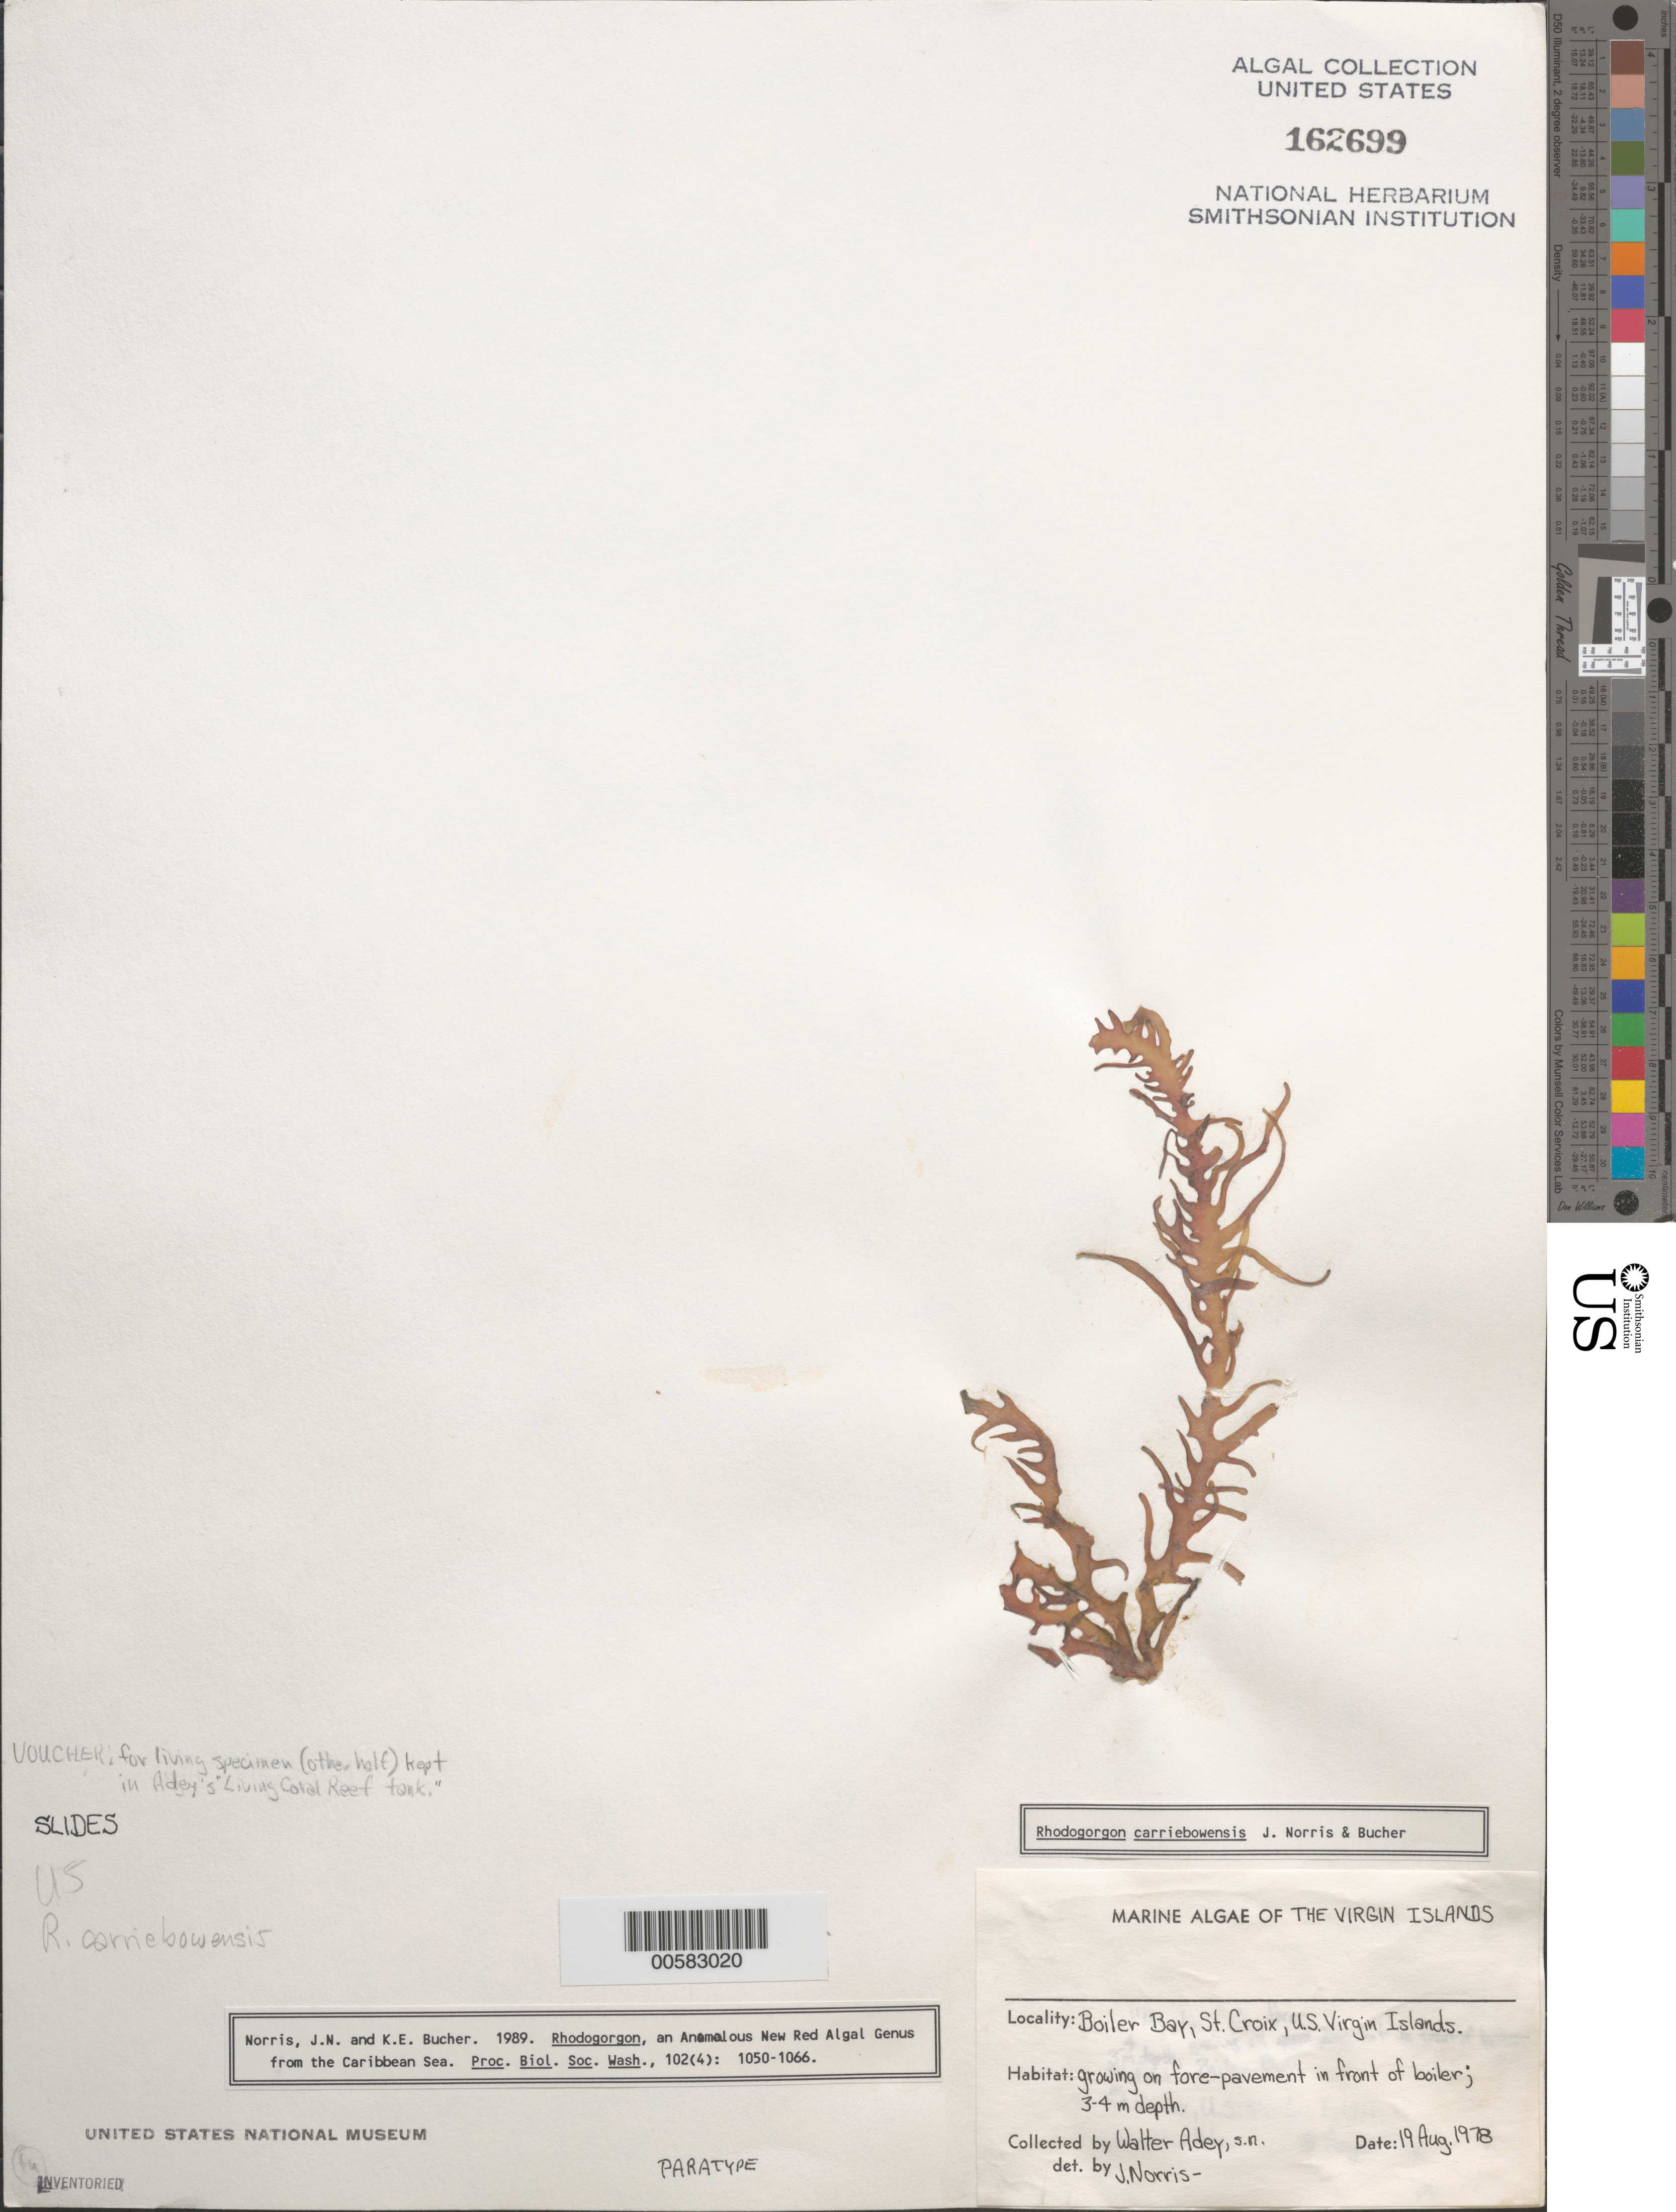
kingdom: Plantae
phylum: Rhodophyta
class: Florideophyceae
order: Rhodogorgonales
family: Rhodogorgonaceae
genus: Rhodogorgon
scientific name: Rhodogorgon ramosissima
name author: J.N. Norris & K.E. Bucher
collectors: W. H. Adey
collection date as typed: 19 Aug 1978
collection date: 1978-08-19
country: U.S. Virgin Islands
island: St. Croix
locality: Boiler Bay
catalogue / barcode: US 162699